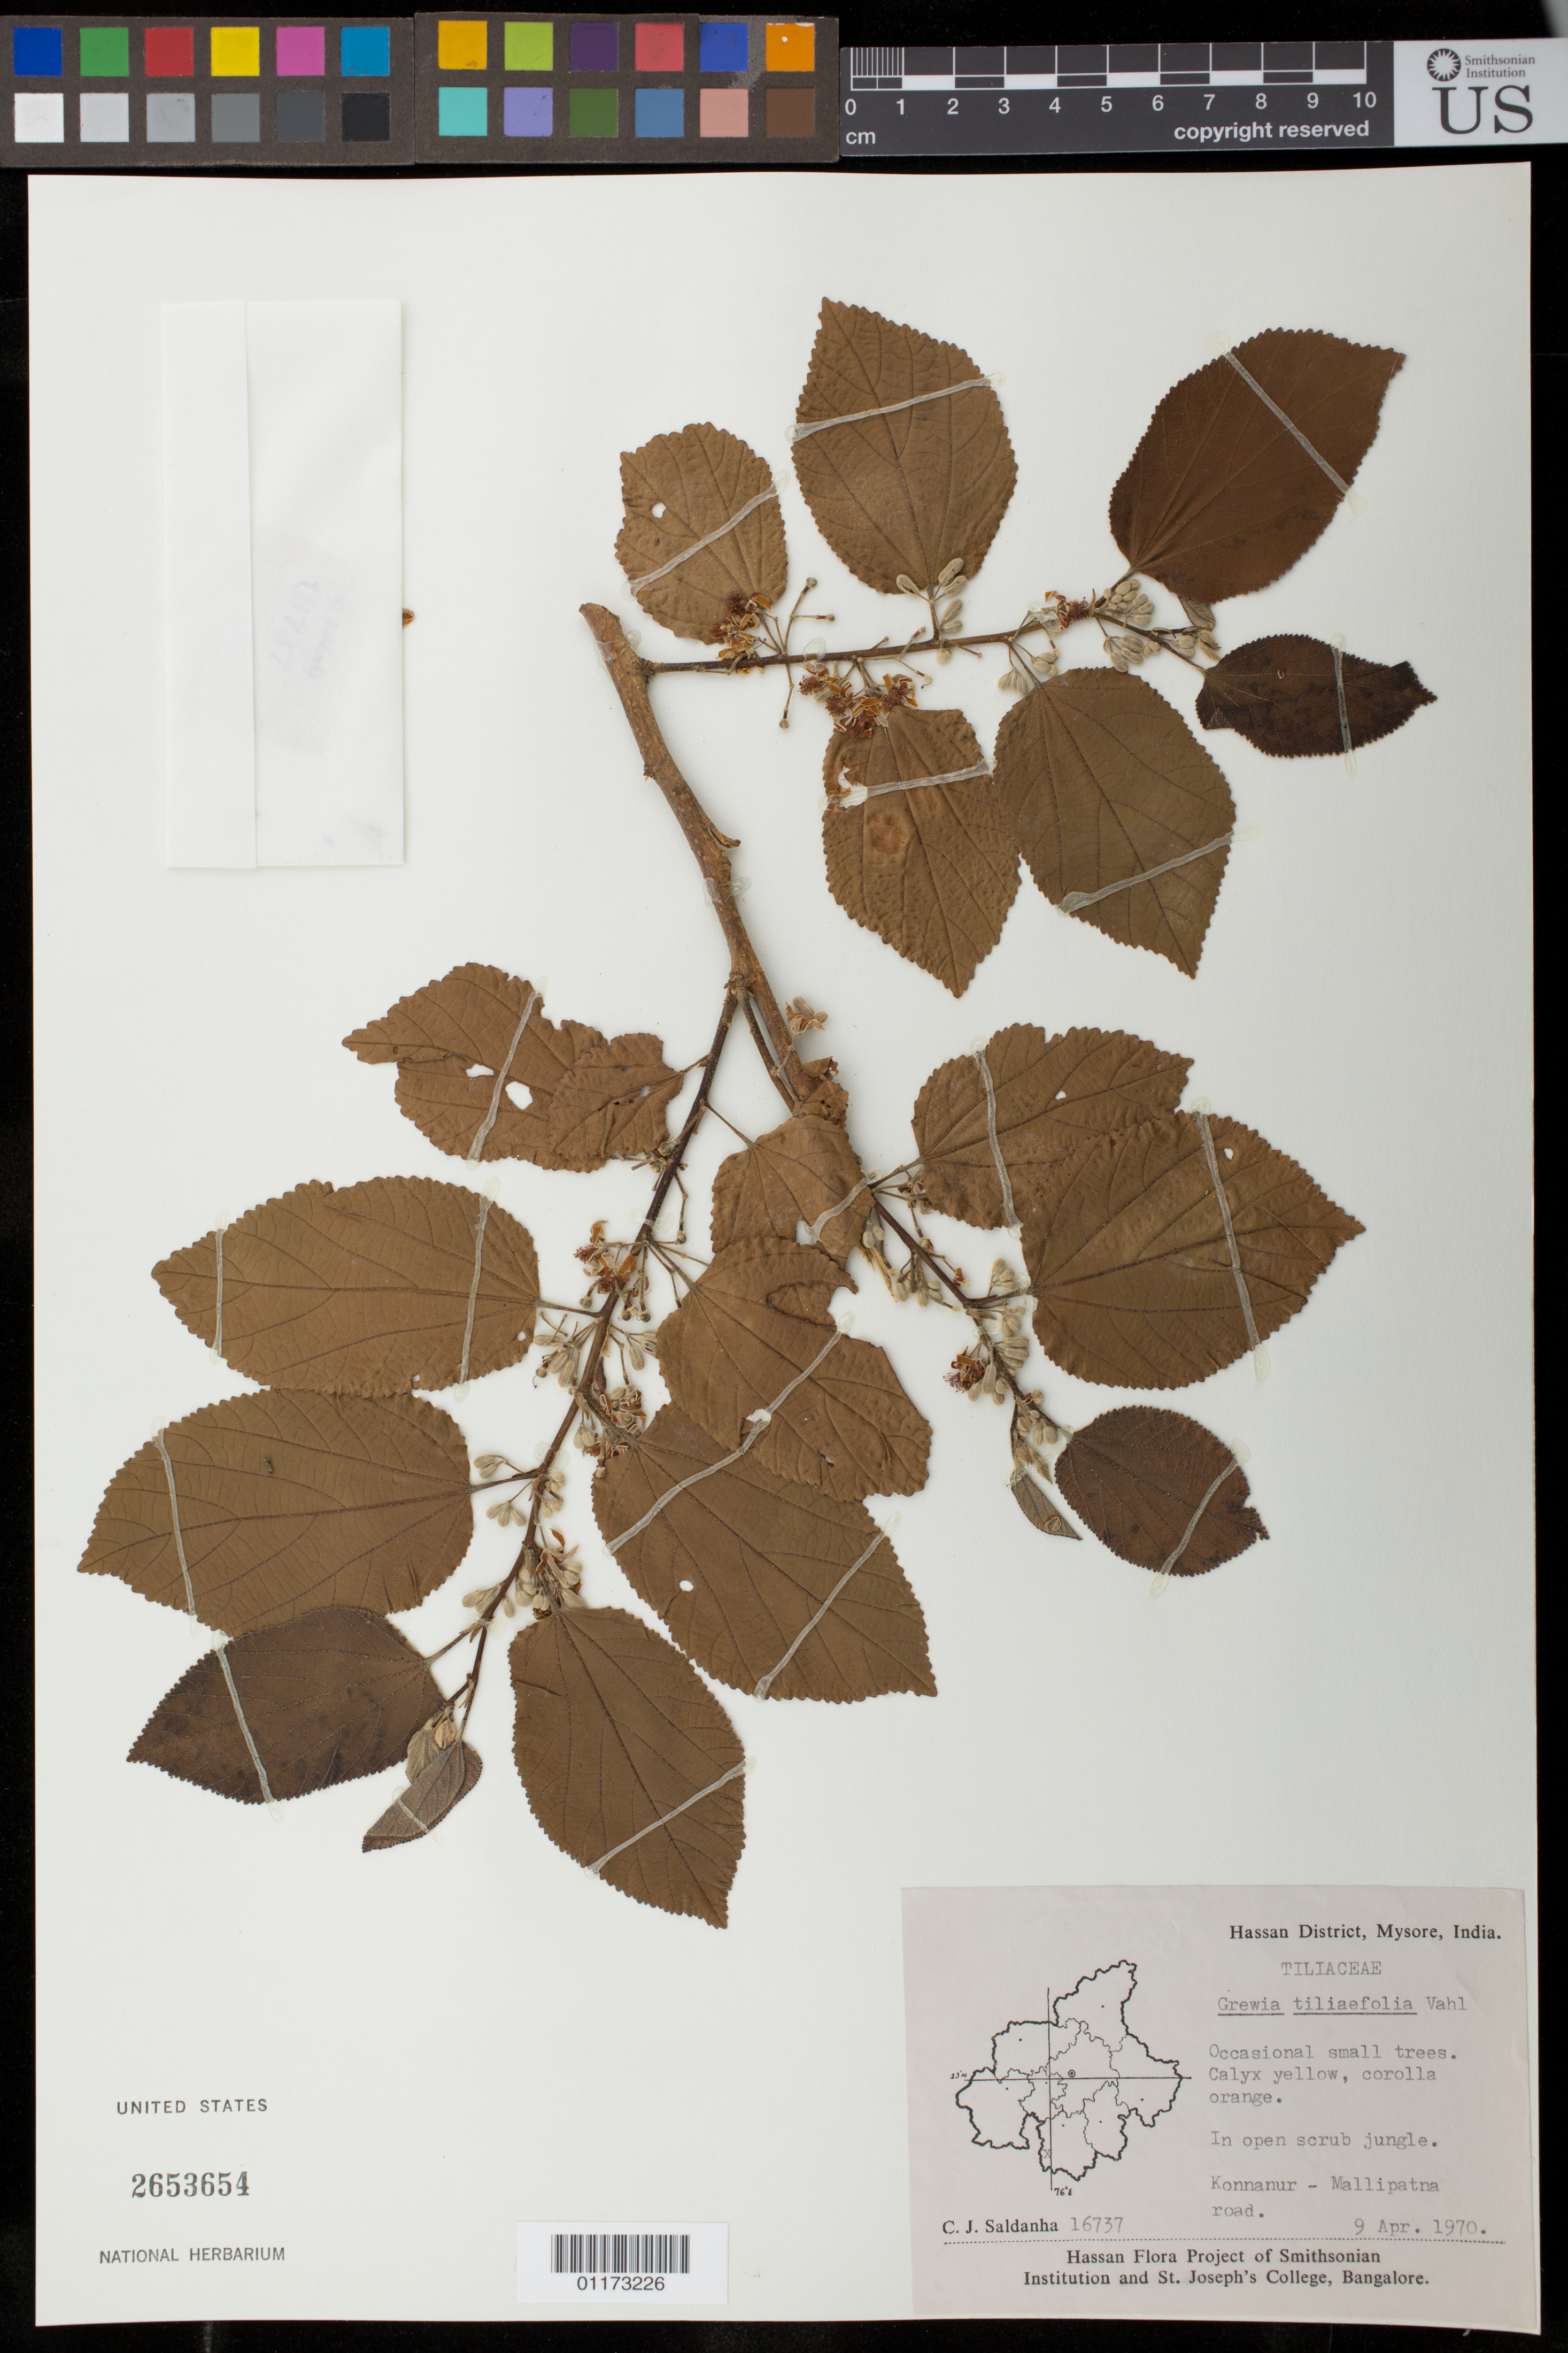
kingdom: Plantae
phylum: Tracheophyta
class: Magnoliopsida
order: Malvales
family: Malvaceae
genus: Grewia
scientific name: Grewia tiliifolia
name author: Vahl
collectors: C. J. Saldanha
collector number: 16737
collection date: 1970-04-09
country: India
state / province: Karnataka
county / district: Mysore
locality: Konnanur - Mallipatna road.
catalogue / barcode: US 2653654